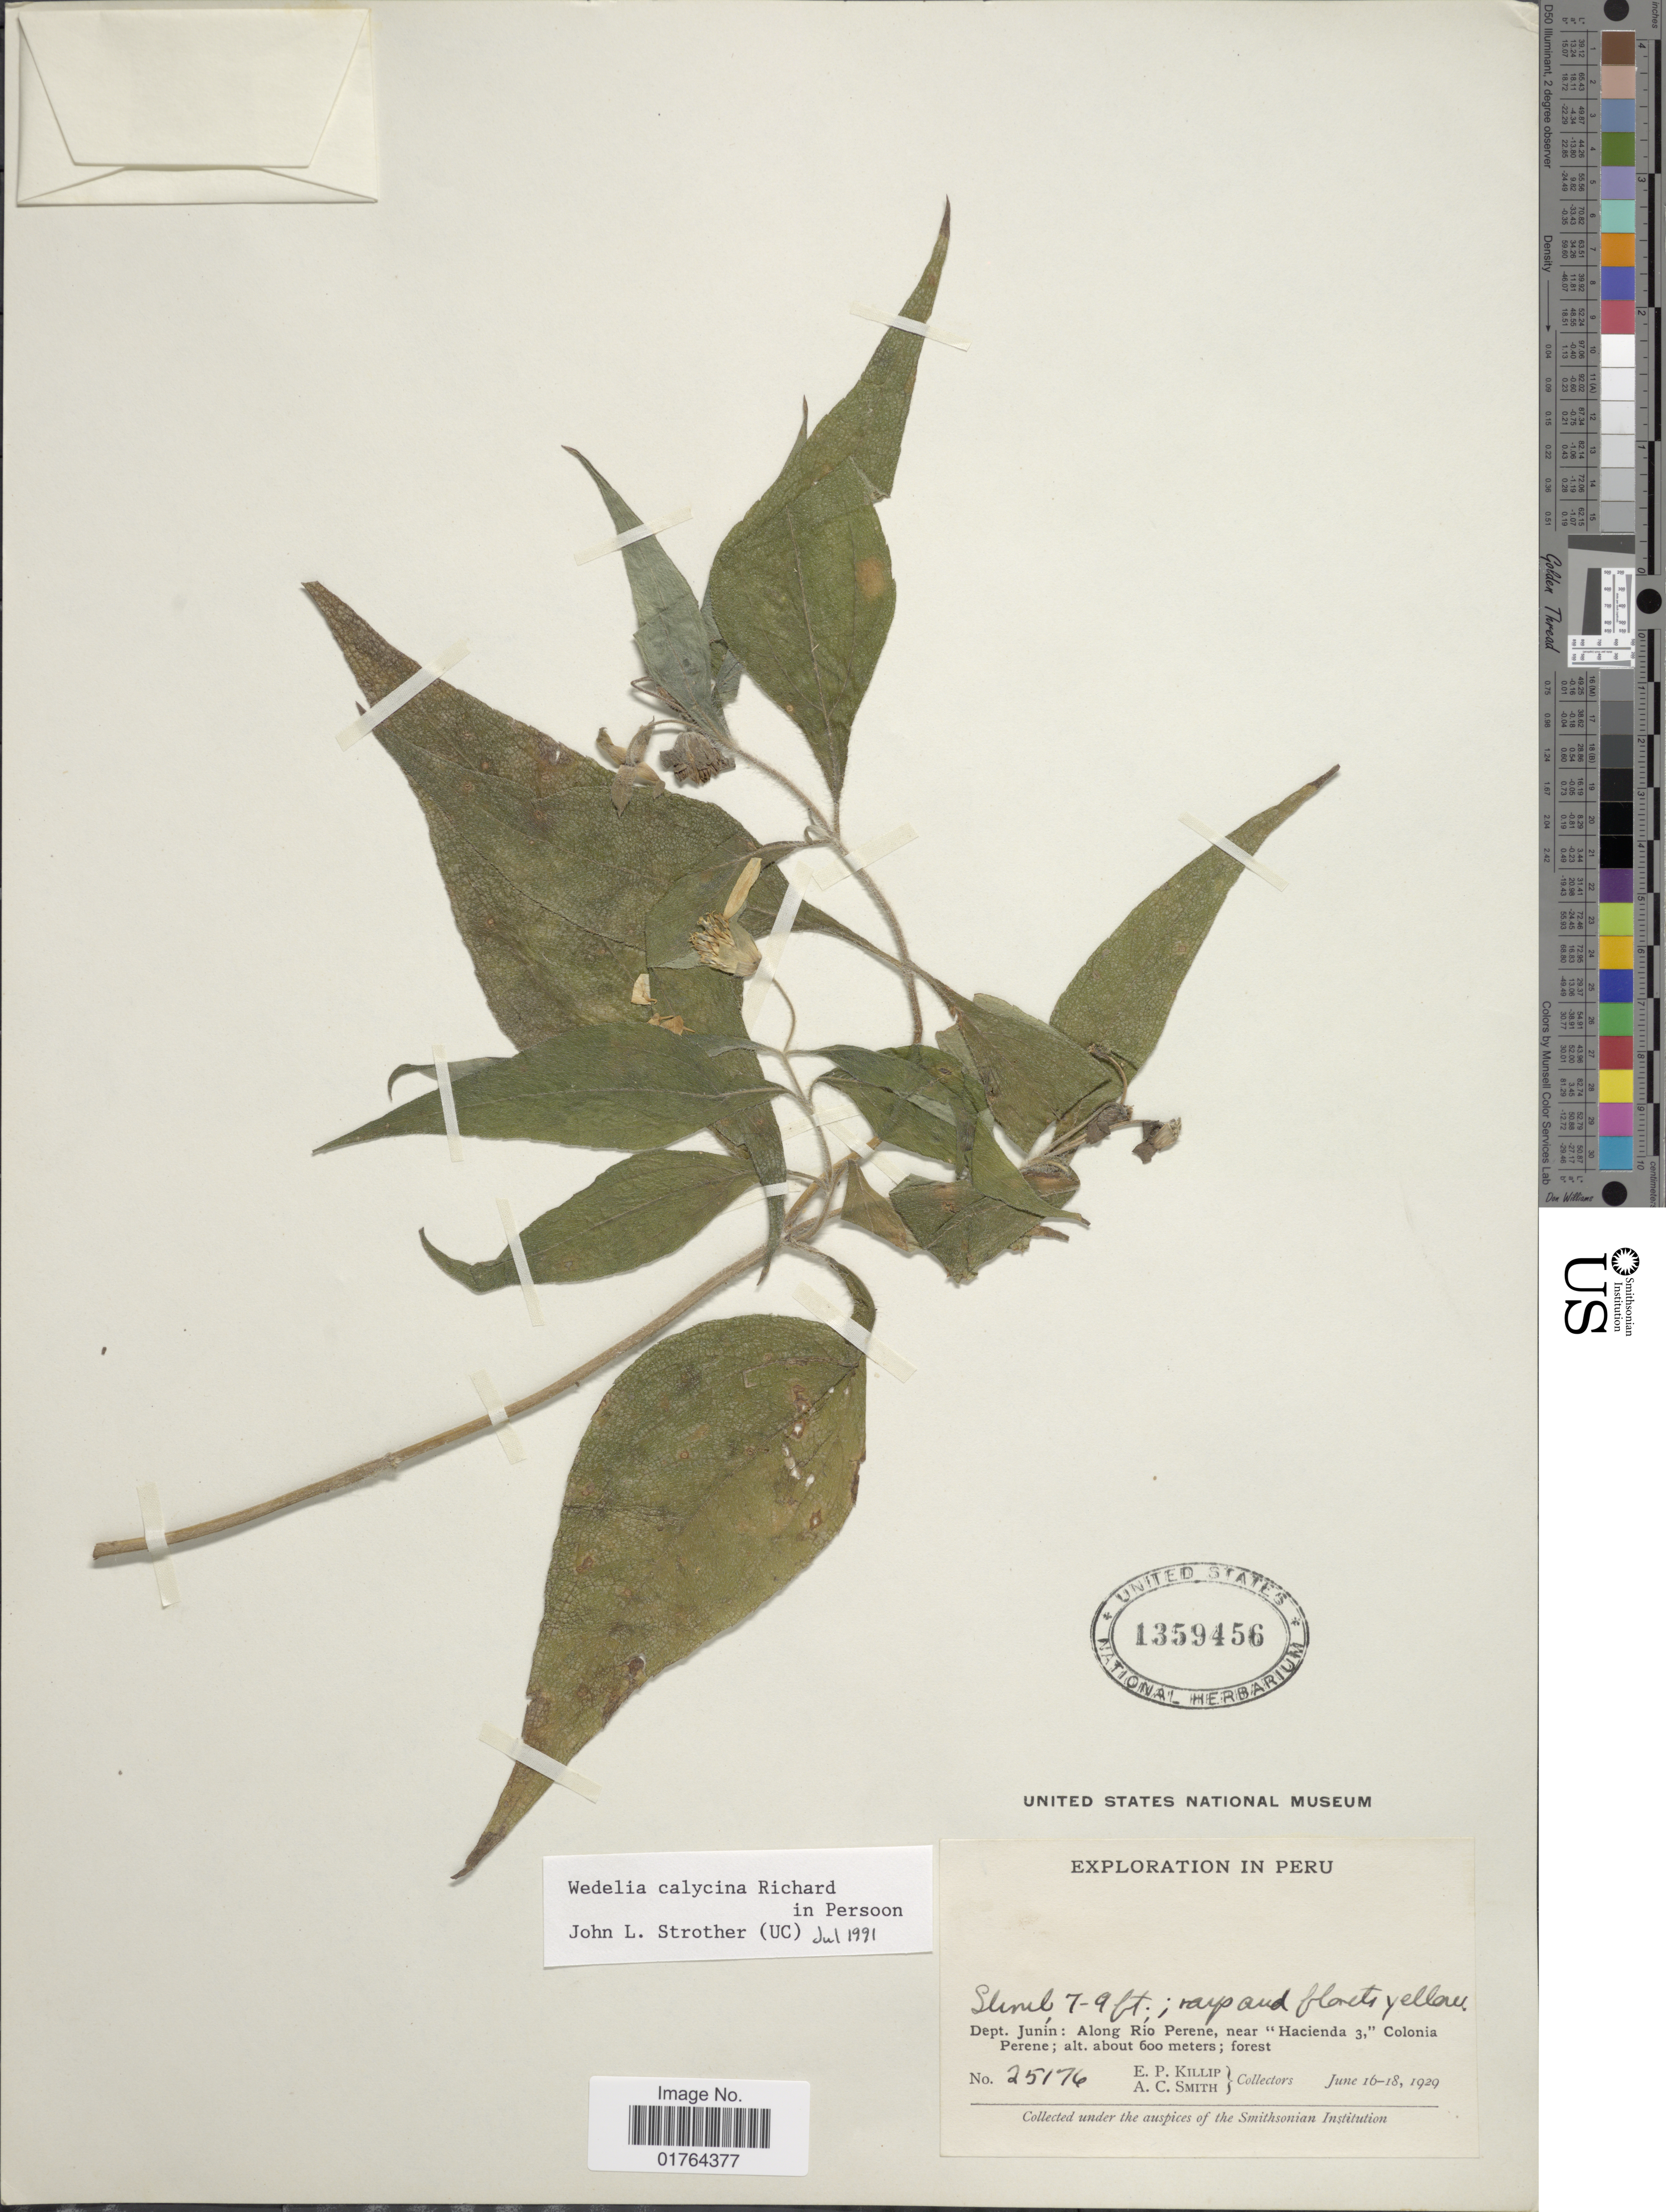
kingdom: Plantae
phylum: Tracheophyta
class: Magnoliopsida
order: Asterales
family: Asteraceae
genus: Wedelia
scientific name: Wedelia calycina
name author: Rich.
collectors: E. P. Killip & A. C. Smith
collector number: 25176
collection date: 1929-06-16/1929-06-18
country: Peru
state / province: Junín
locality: Dept. Junin: Along Rio Perene, near "Hacienda 3" , Colonia Perene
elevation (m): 600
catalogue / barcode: US 1359456